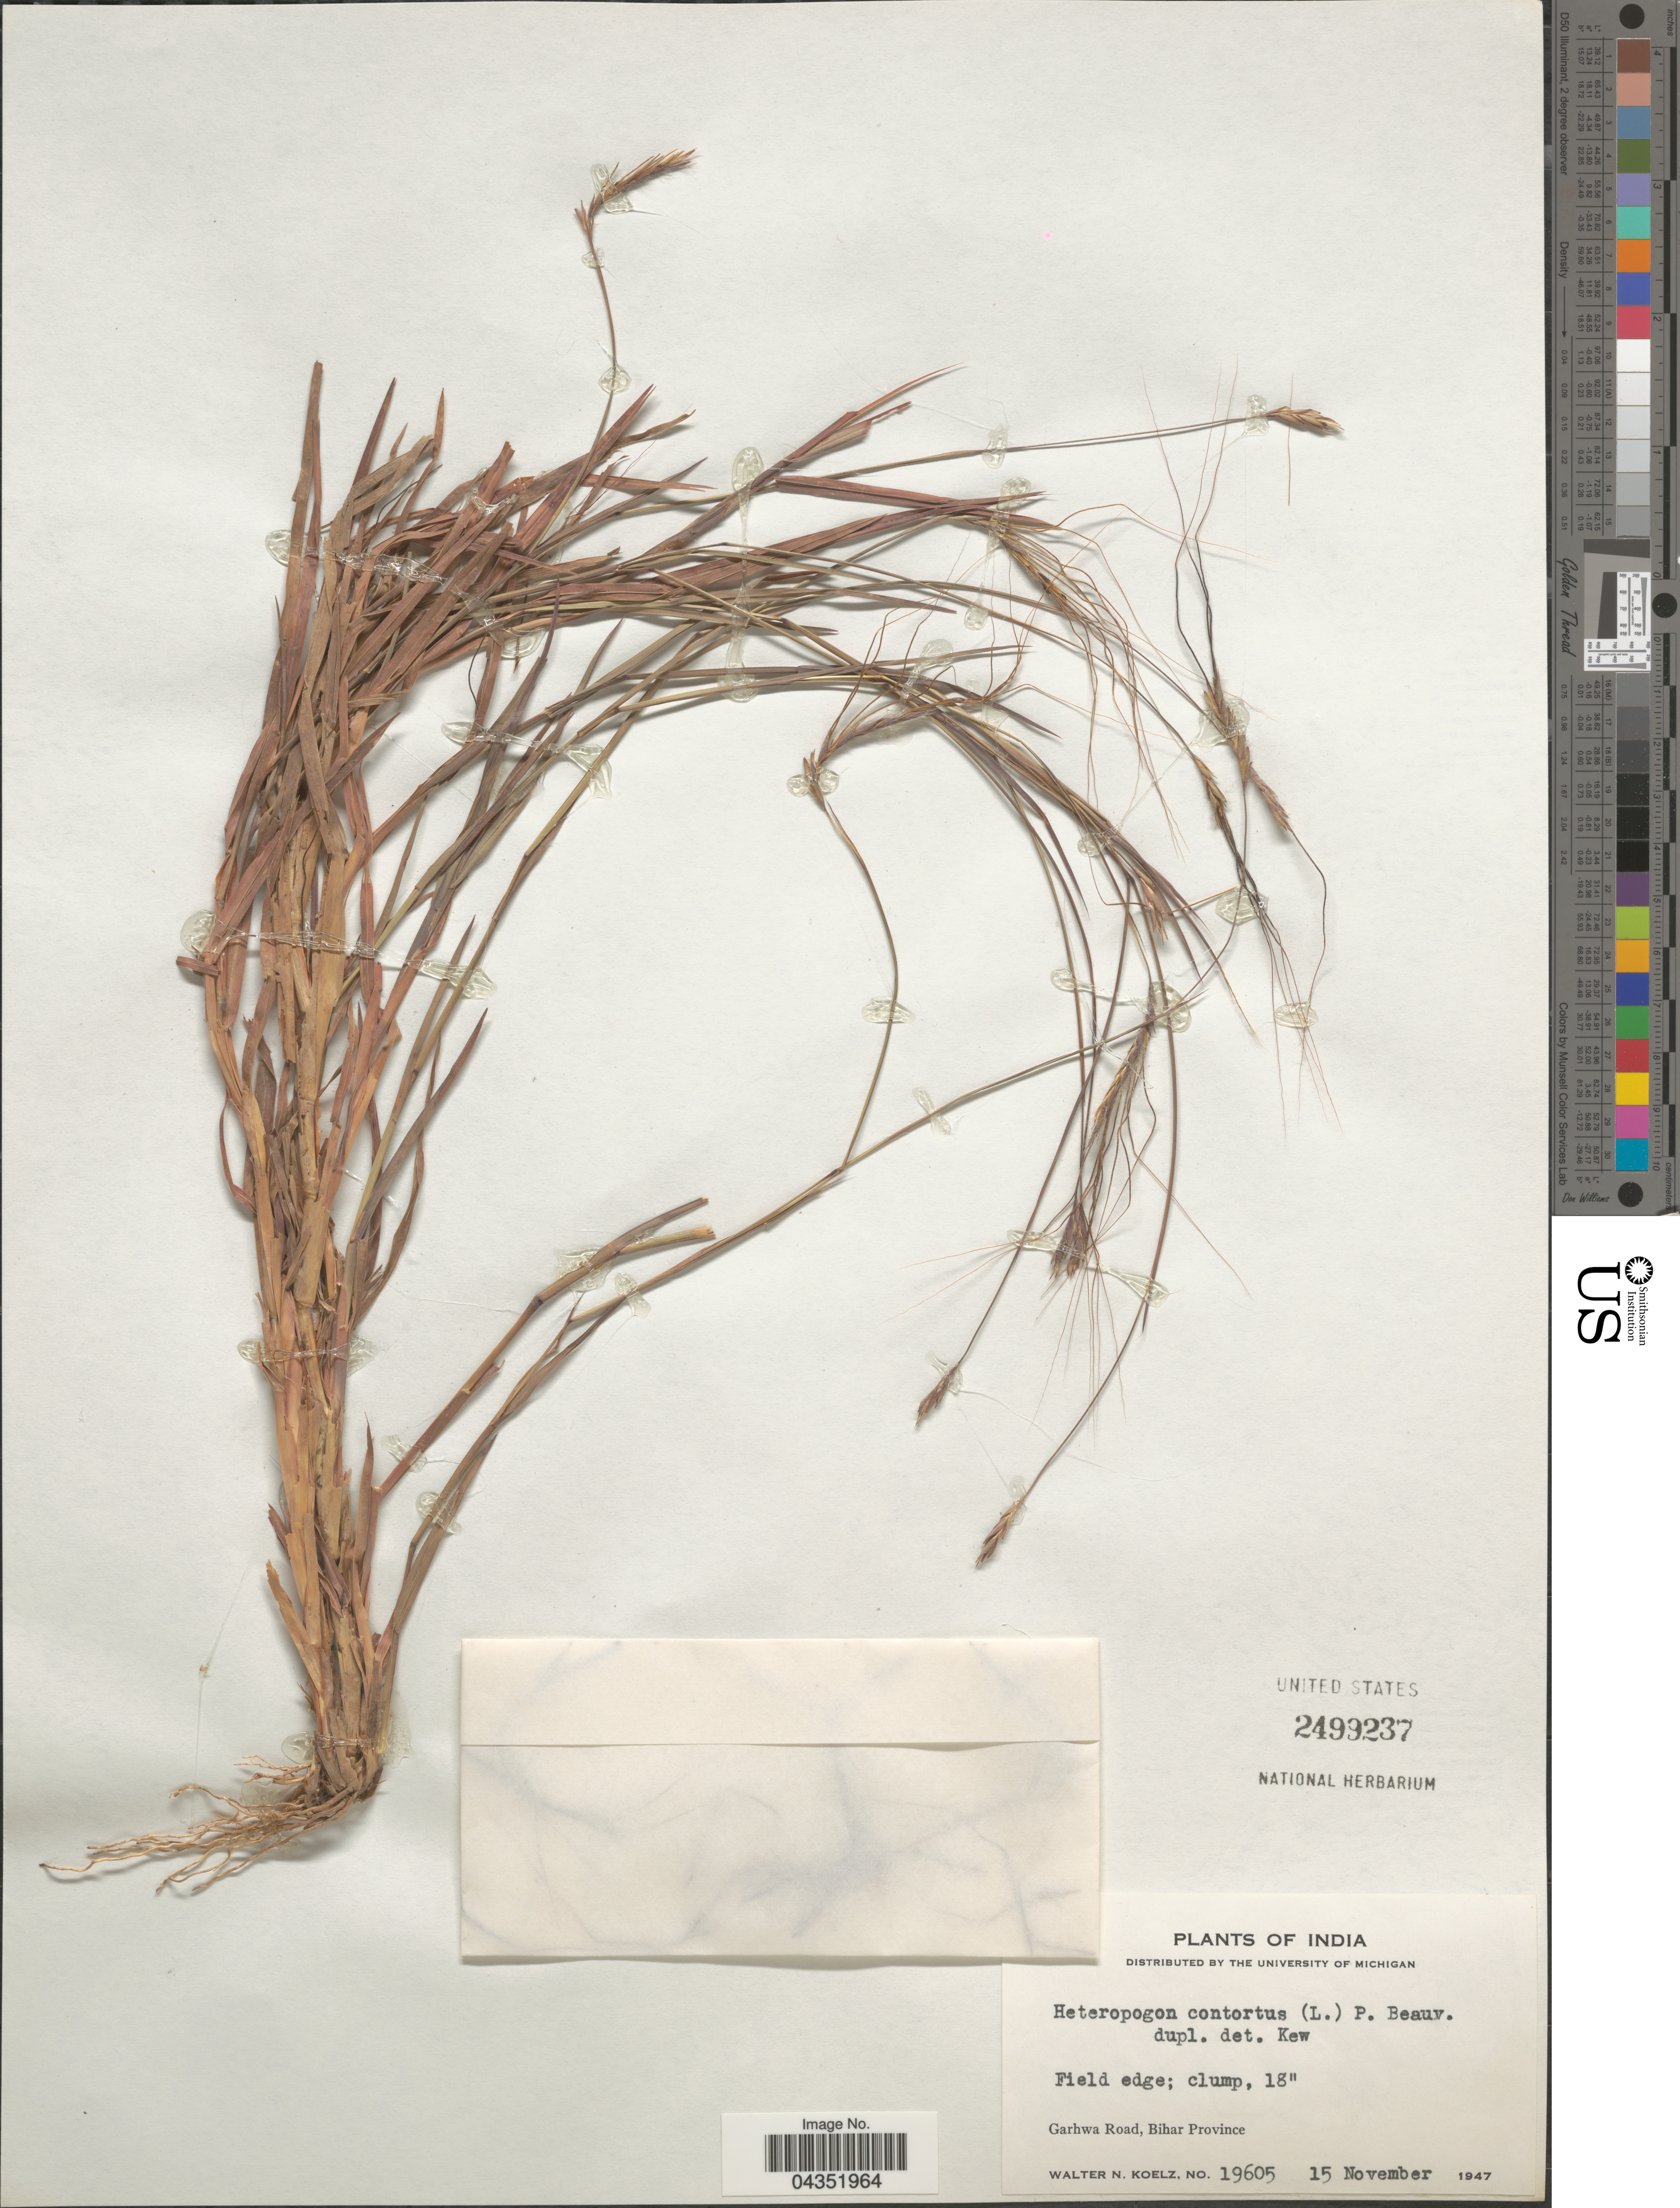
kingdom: Plantae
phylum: Tracheophyta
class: Liliopsida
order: Poales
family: Poaceae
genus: Heteropogon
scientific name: Heteropogon contortus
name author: (L.) P. Beauv. ex Roem. & Schult.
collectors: W. N. Koelz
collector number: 19605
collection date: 1947-11-15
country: India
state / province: Bihar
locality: Garhwa Road.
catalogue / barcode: US 2499237